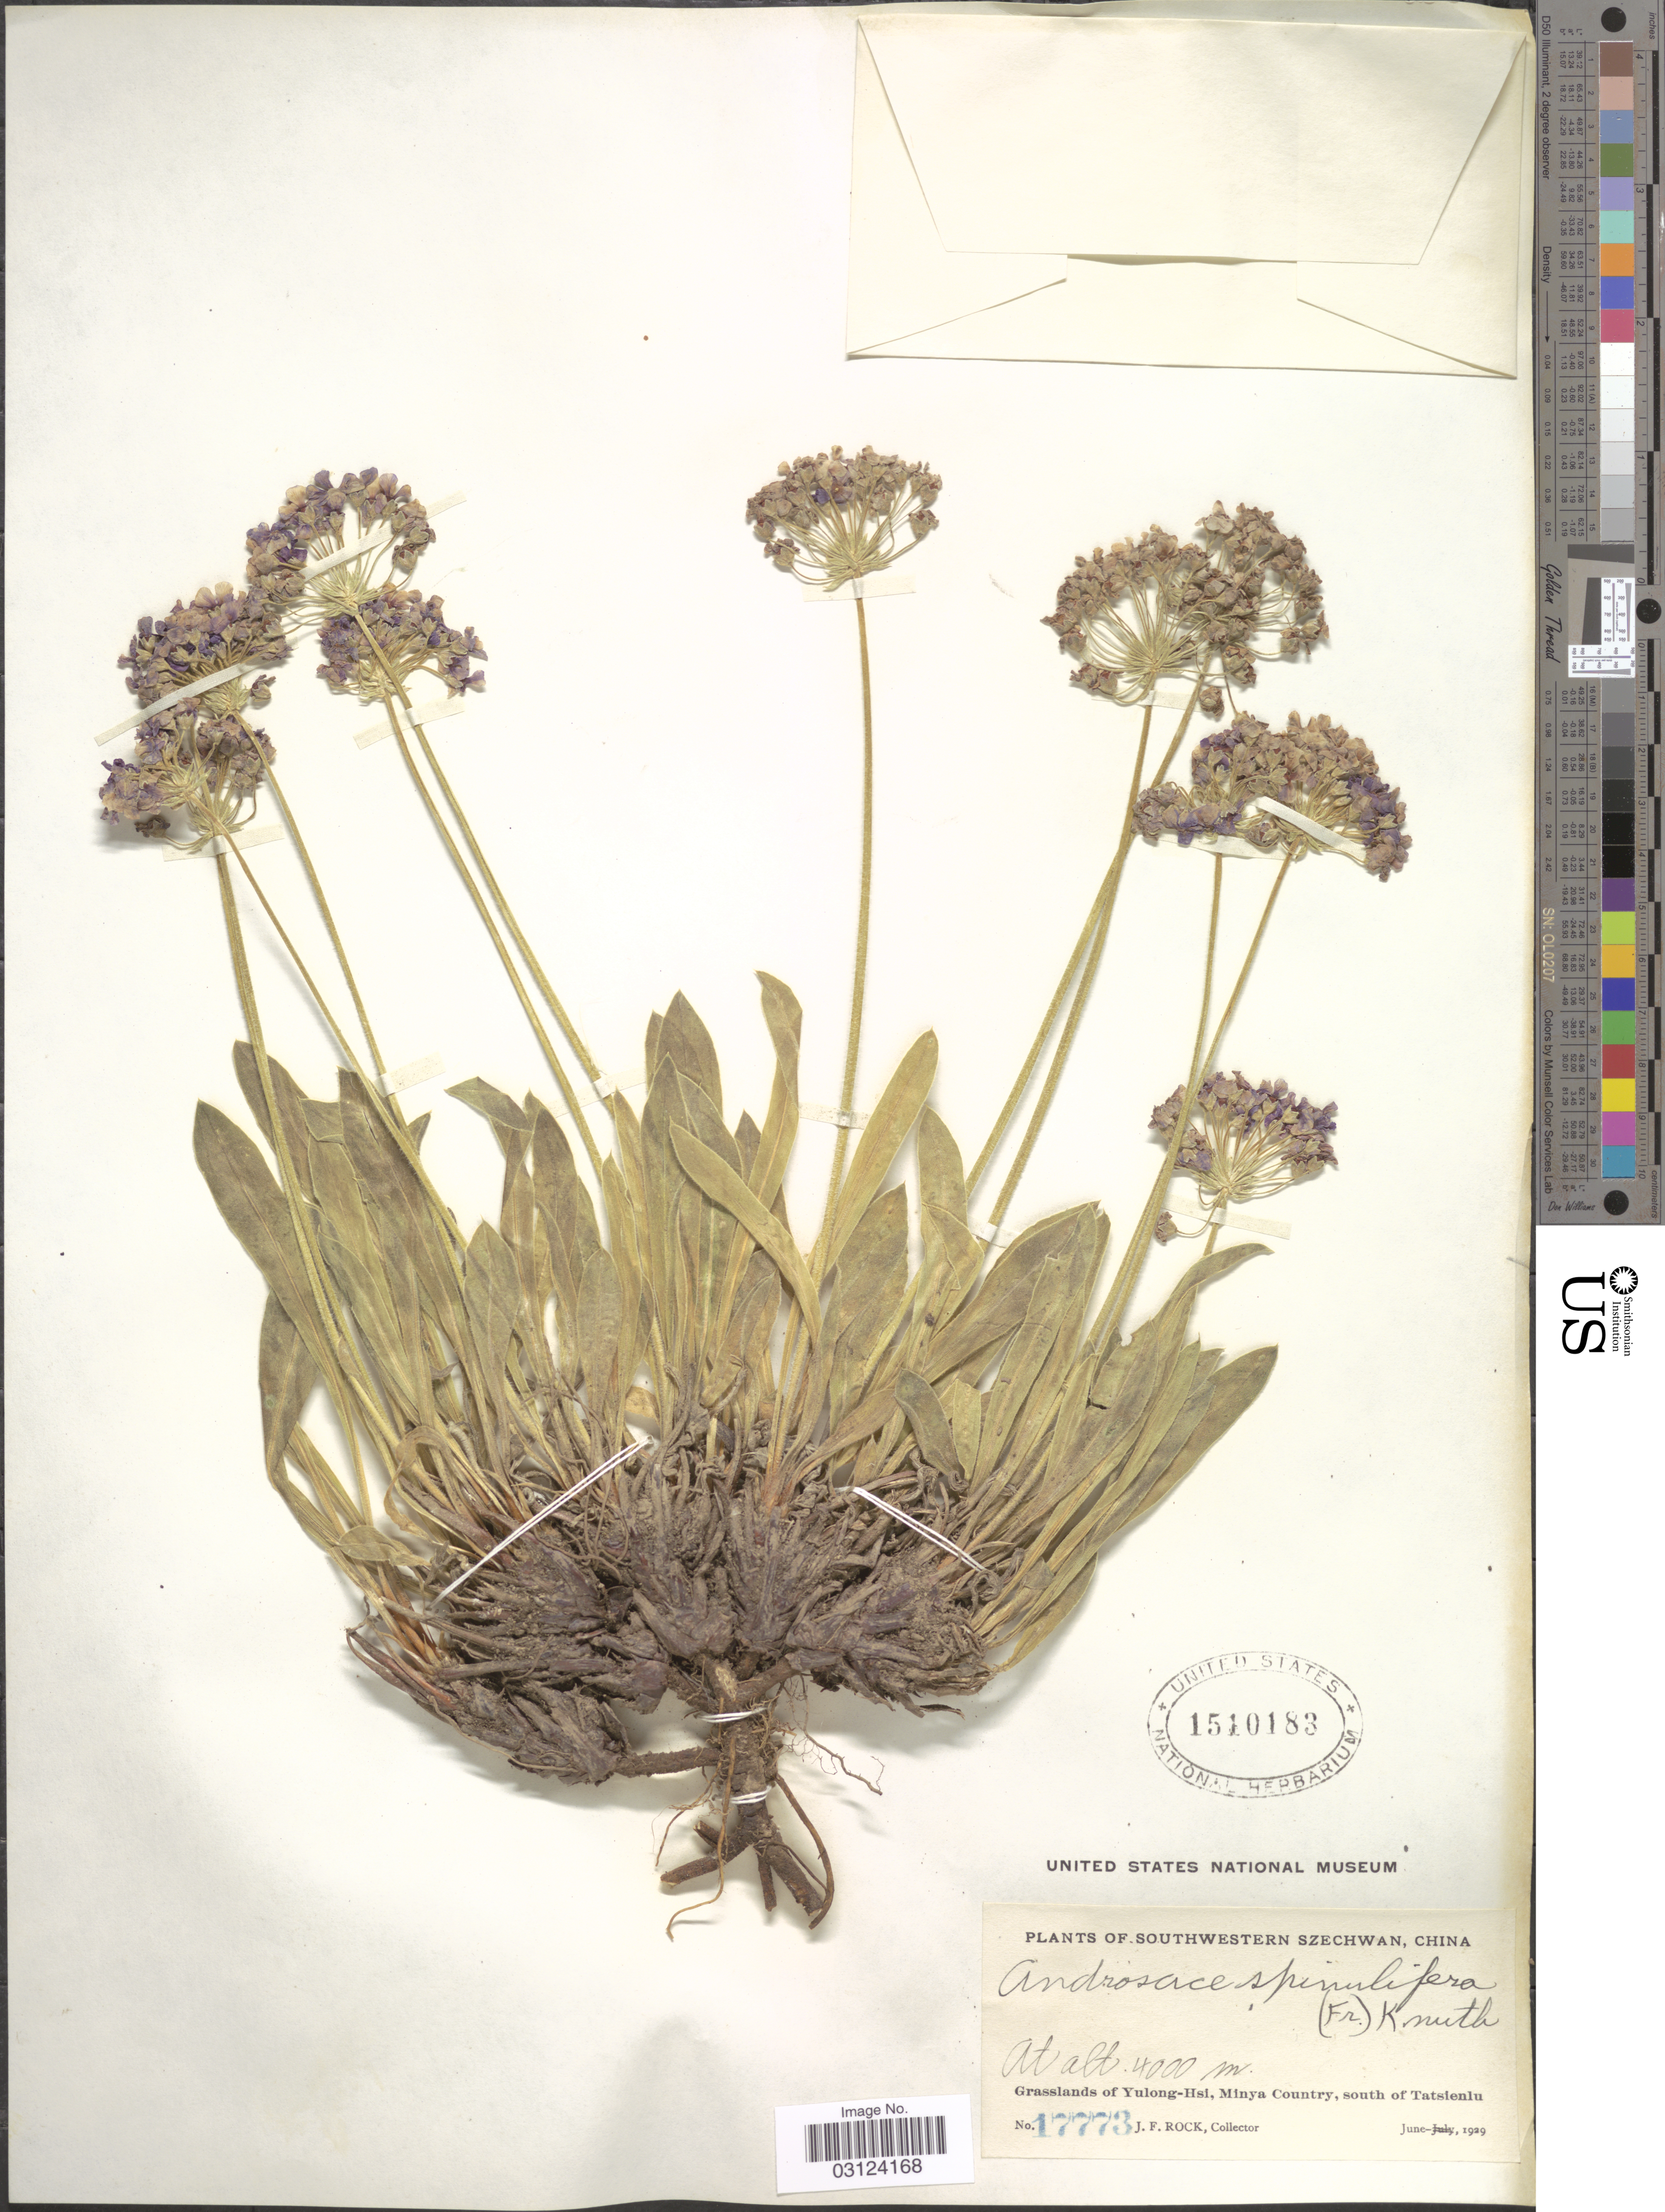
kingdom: Plantae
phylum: Tracheophyta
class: Magnoliopsida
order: Ericales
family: Primulaceae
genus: Androsace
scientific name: Androsace spinulifera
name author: (Franch.) R. Knuth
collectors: J. Rock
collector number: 17773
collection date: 1929-06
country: China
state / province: Sichuan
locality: Southwestern Szechwan, China, Grasslands of Yulong-Hsi, Minya Country, south of Tatsienlu.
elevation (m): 4000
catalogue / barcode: US 1510183